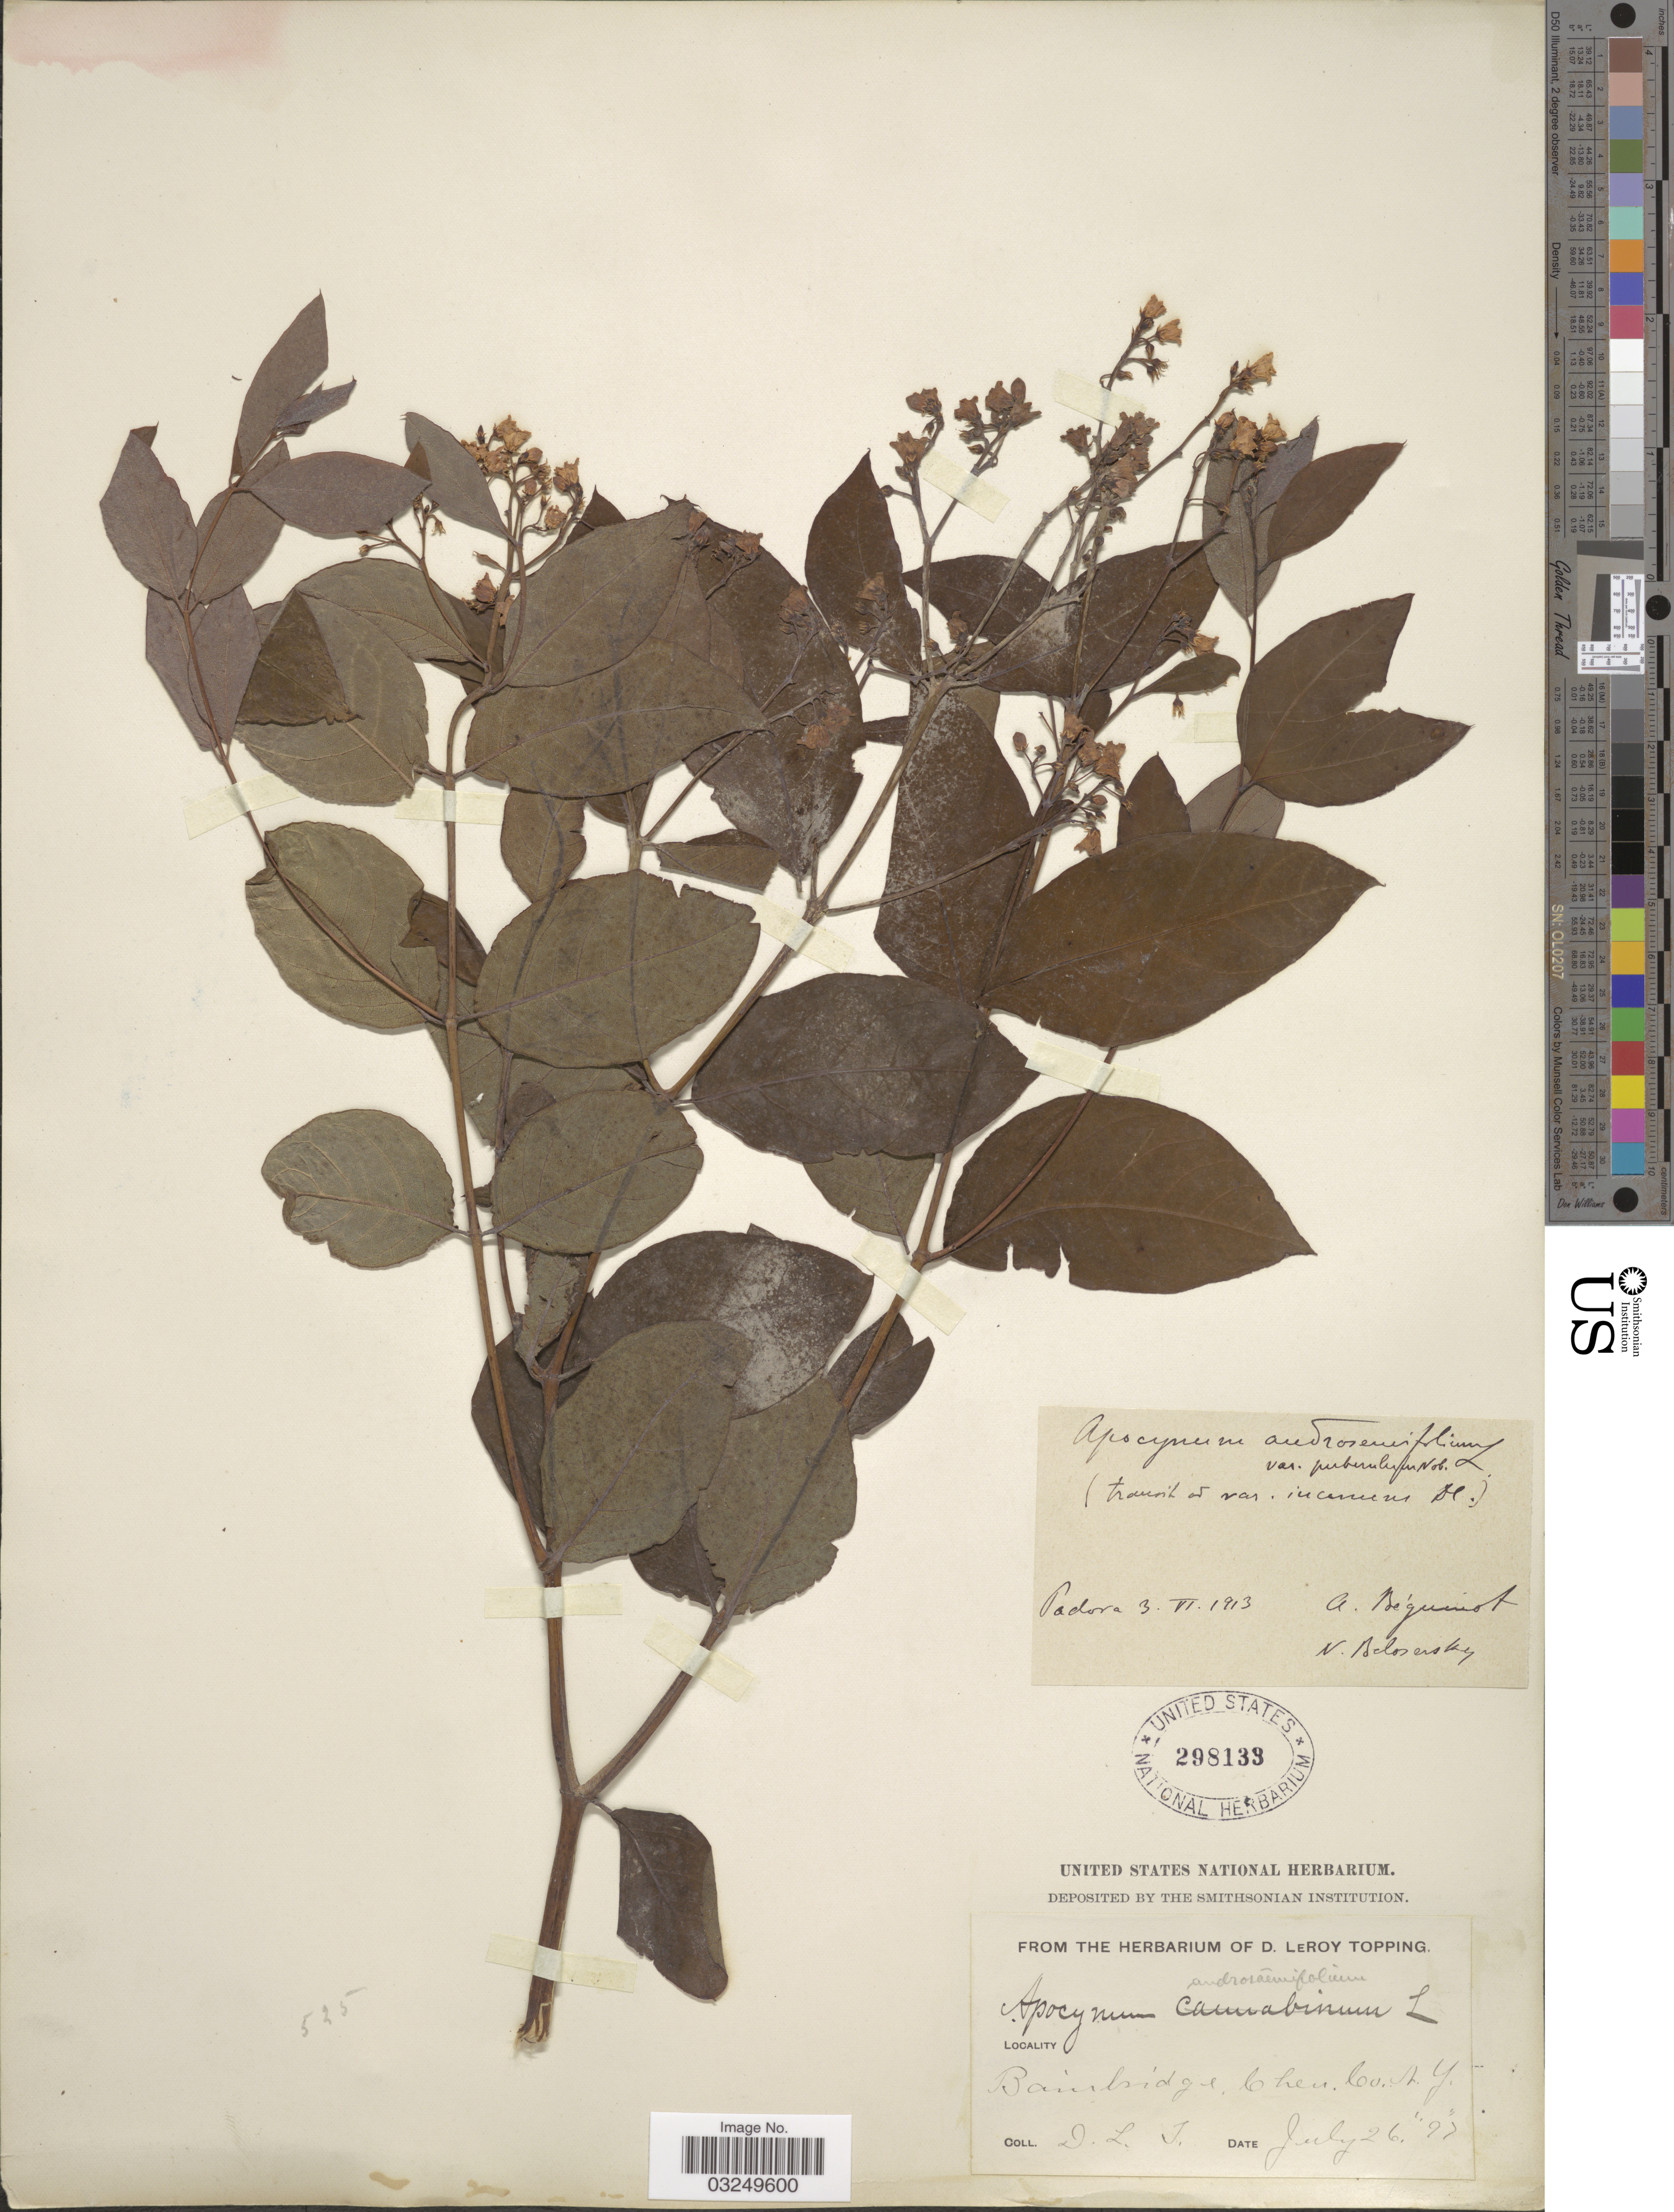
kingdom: Plantae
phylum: Tracheophyta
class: Magnoliopsida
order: Gentianales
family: Apocynaceae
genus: Apocynum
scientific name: Apocynum androsaemifolium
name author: L.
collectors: D. L. Topping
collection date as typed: Transcribed d/m/y: 26/7/97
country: United States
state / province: New York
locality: Bainbridge, Chen Co, N. Y.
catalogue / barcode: US 298133